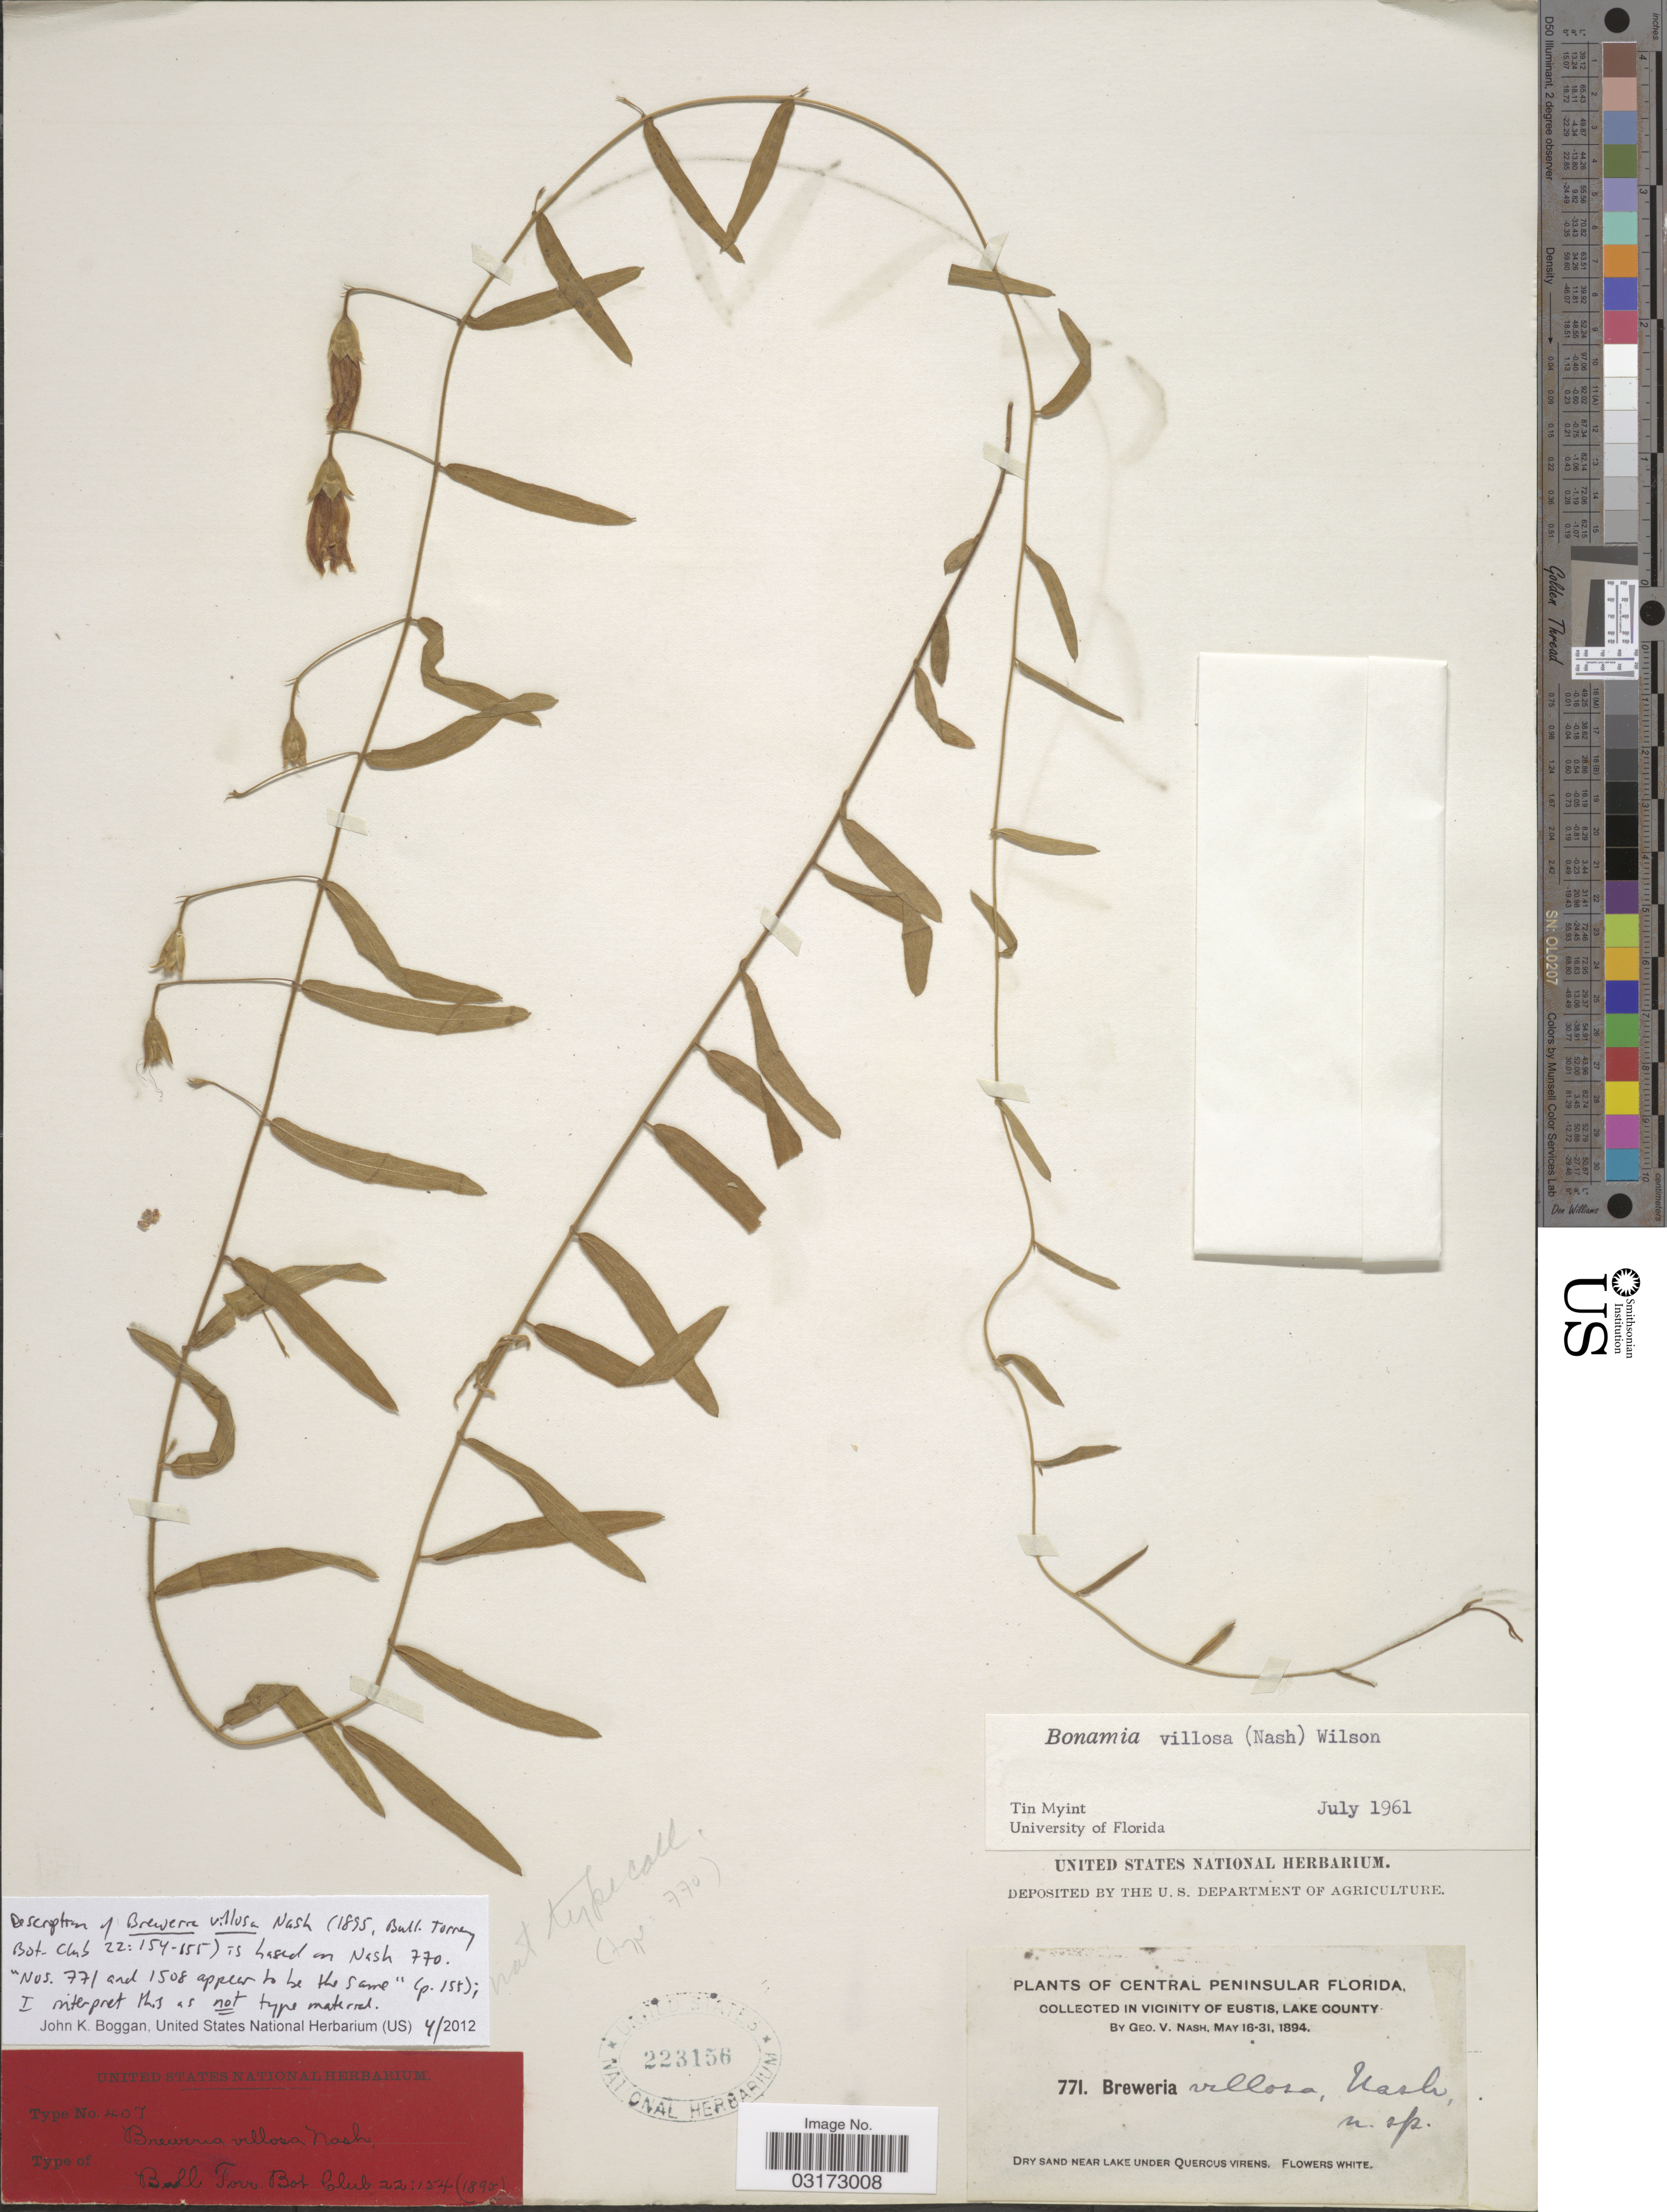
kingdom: Plantae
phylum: Tracheophyta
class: Magnoliopsida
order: Solanales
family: Convolvulaceae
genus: Stylisma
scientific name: Stylisma villosa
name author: (Nash) House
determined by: Strong, Mark T., (BOT), Smithsonian Institution - National Museum of Natural History (UNITED STATES)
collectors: G. V. Nash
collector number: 771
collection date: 1894-05-16/1894-05-31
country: United States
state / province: Florida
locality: Central Peninsular Florida. In Vicinity of Eustis, Lake County.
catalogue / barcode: US 223156